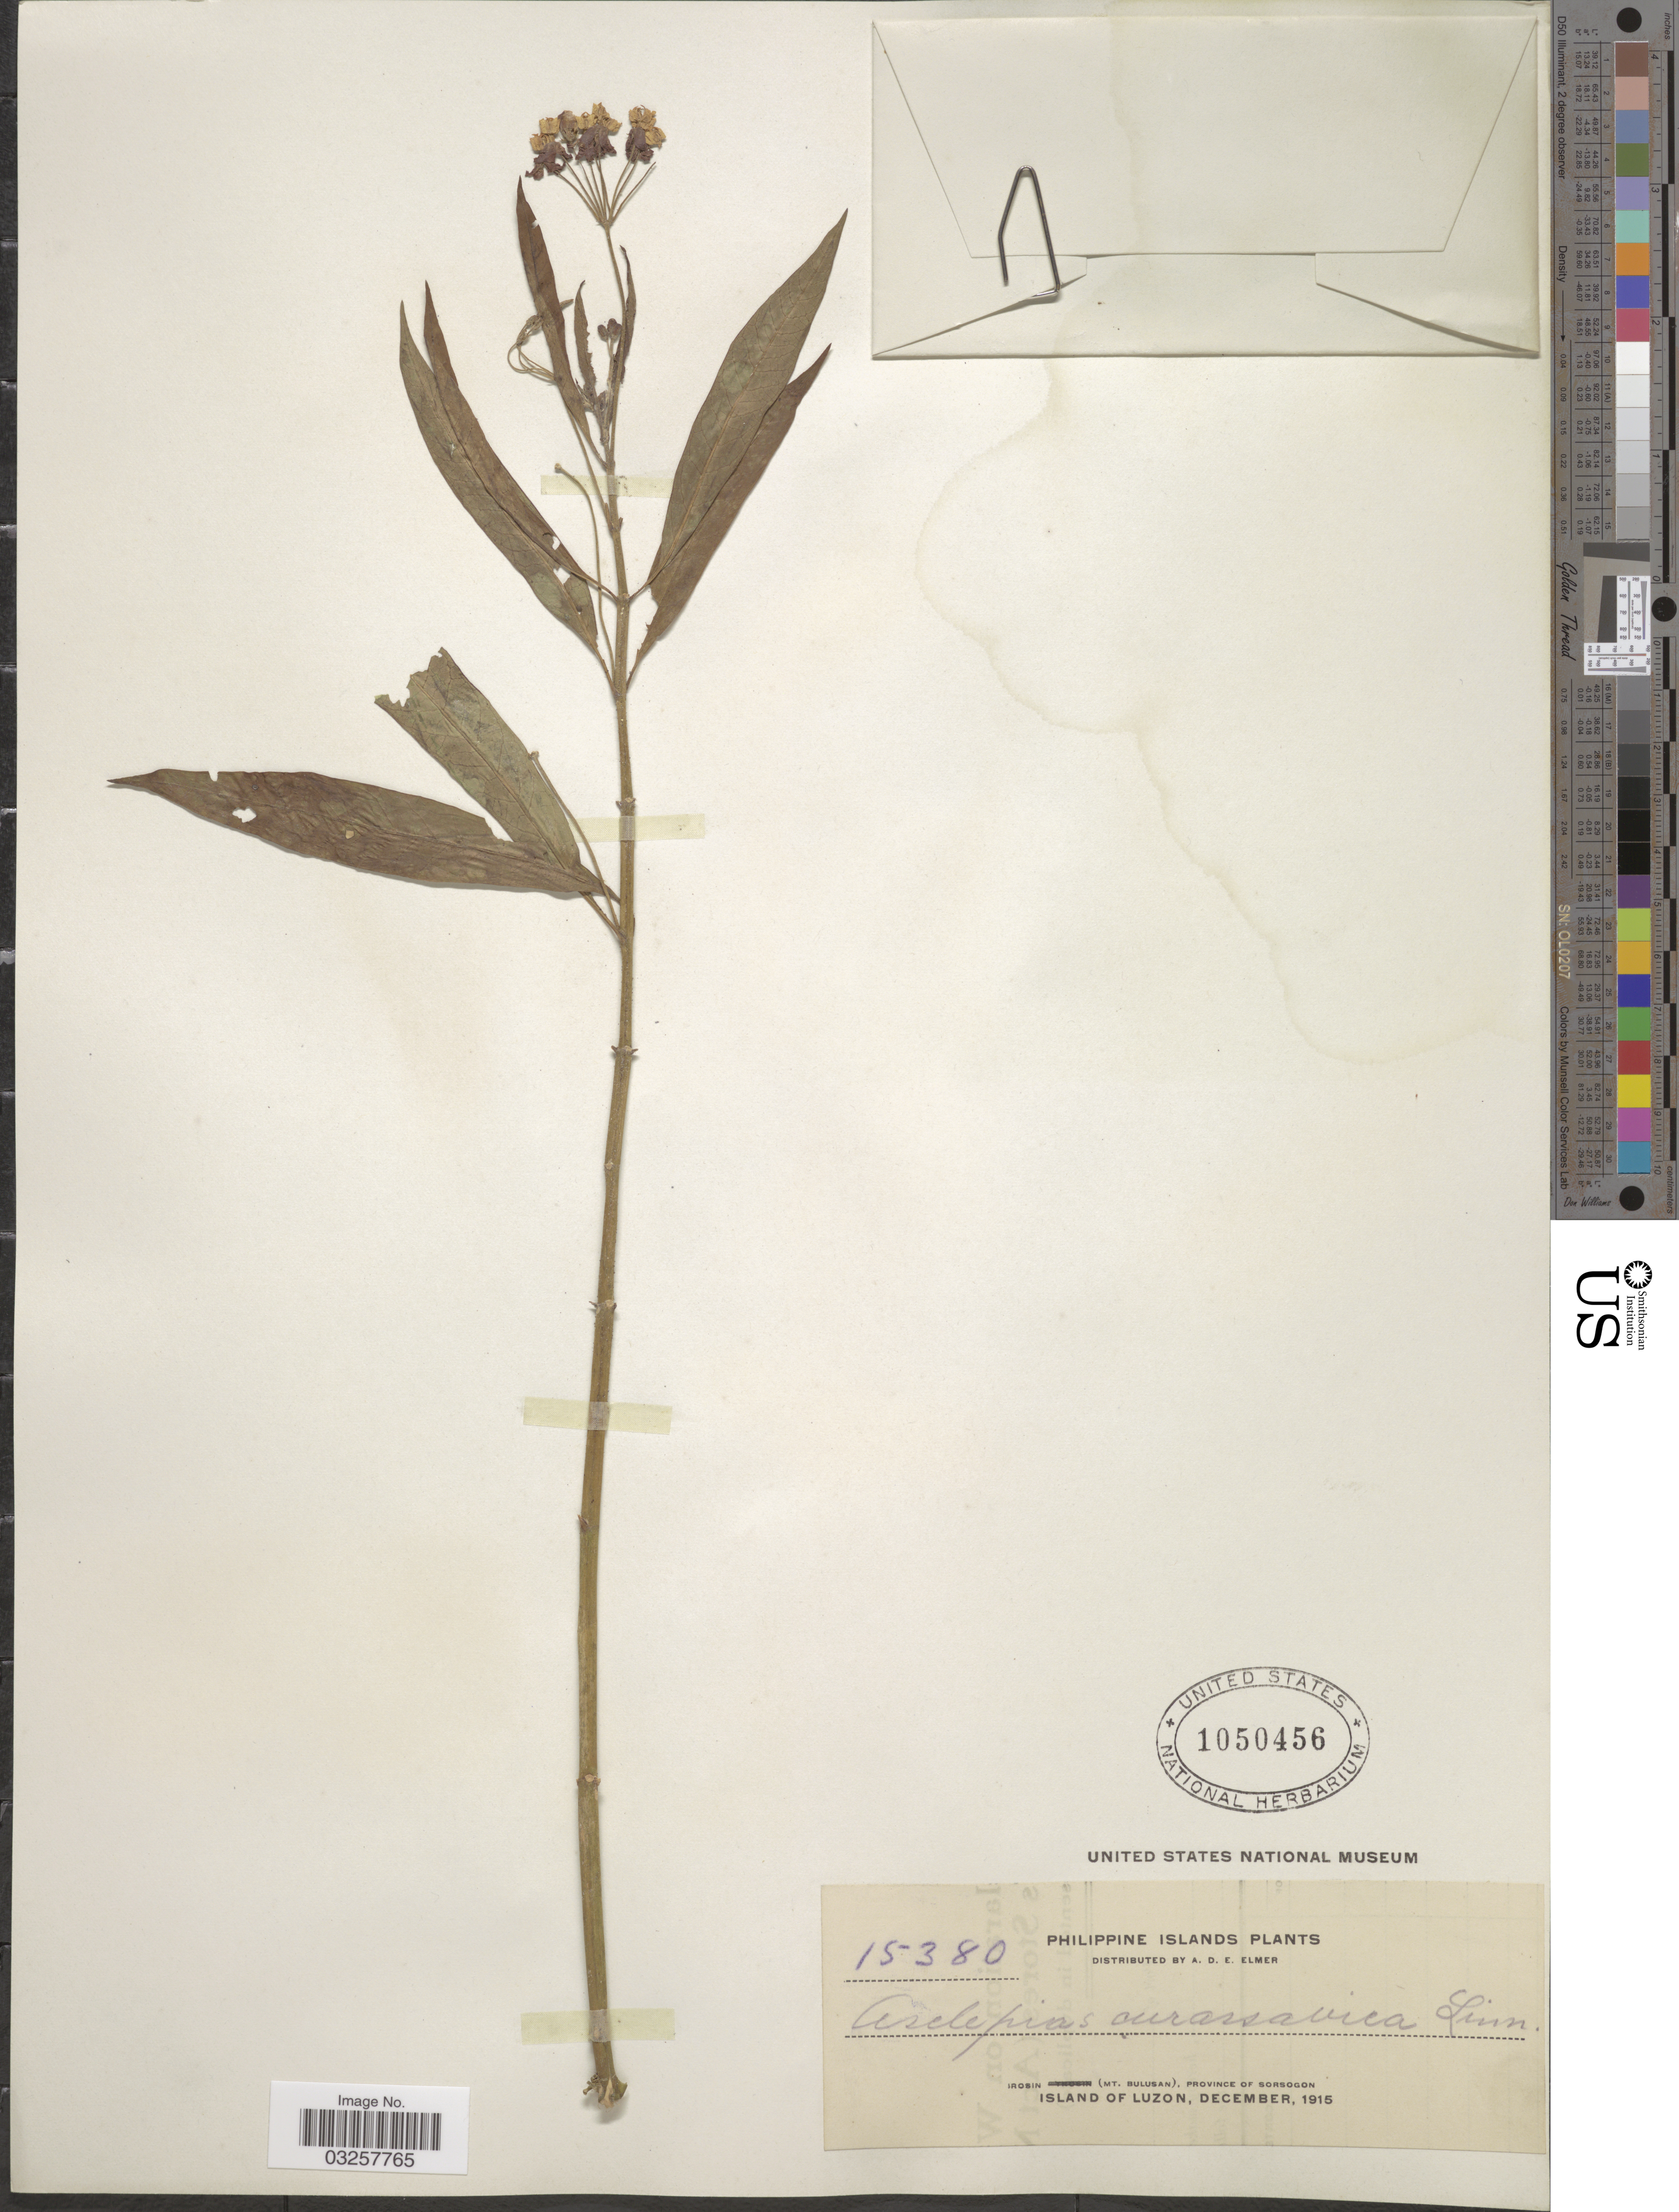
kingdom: Plantae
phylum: Tracheophyta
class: Magnoliopsida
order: Gentianales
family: Apocynaceae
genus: Asclepias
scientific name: Asclepias curassavica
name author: L.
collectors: A. D. E. Elmer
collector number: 15380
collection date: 1915-12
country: Philippines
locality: Irosin (Mt. Bulusan), Province of Sorsogon. Island of Luzon.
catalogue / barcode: US 1050456